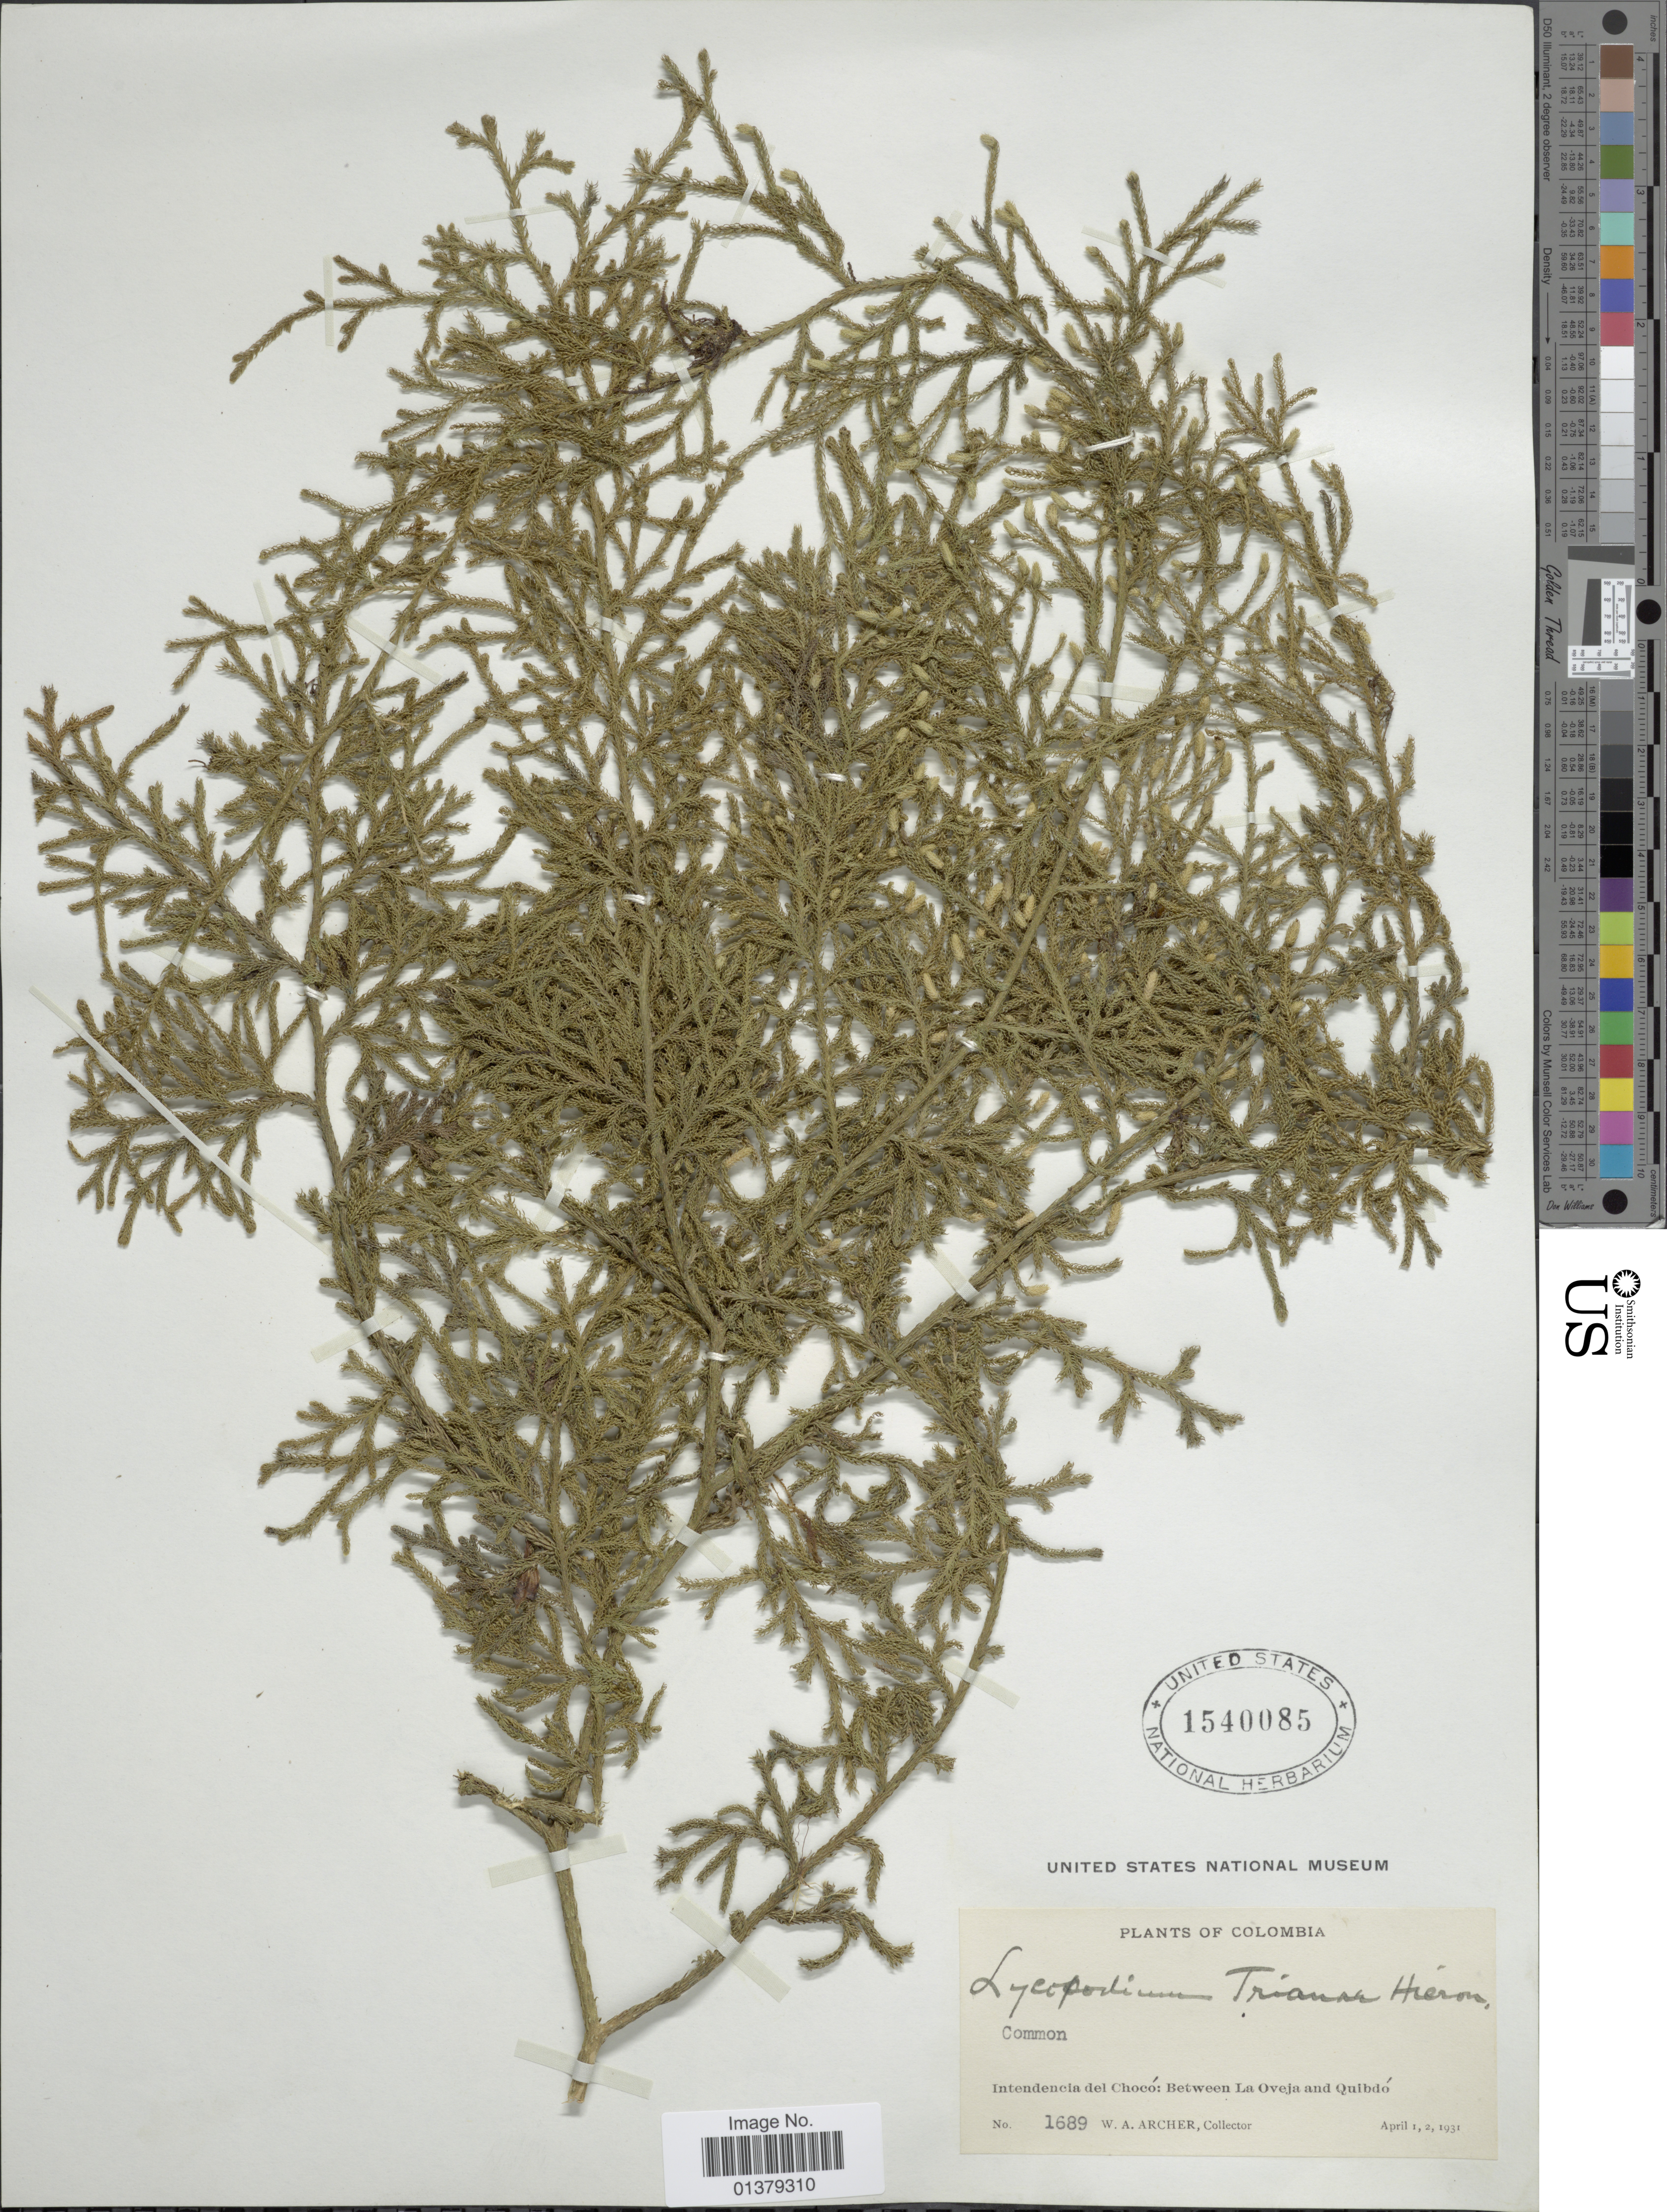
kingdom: Plantae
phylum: Tracheophyta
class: Lycopodiopsida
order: Lycopodiales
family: Lycopodiaceae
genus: Palhinhaea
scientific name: Palhinhaea trianae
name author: (Hieron.) Holub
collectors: W. A. Archer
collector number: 1689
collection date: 1931-04-01/1931-04-02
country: Colombia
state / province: Chocó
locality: Indencia del Chocó: Between La Oveja and Quibdó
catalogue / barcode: US 1540085